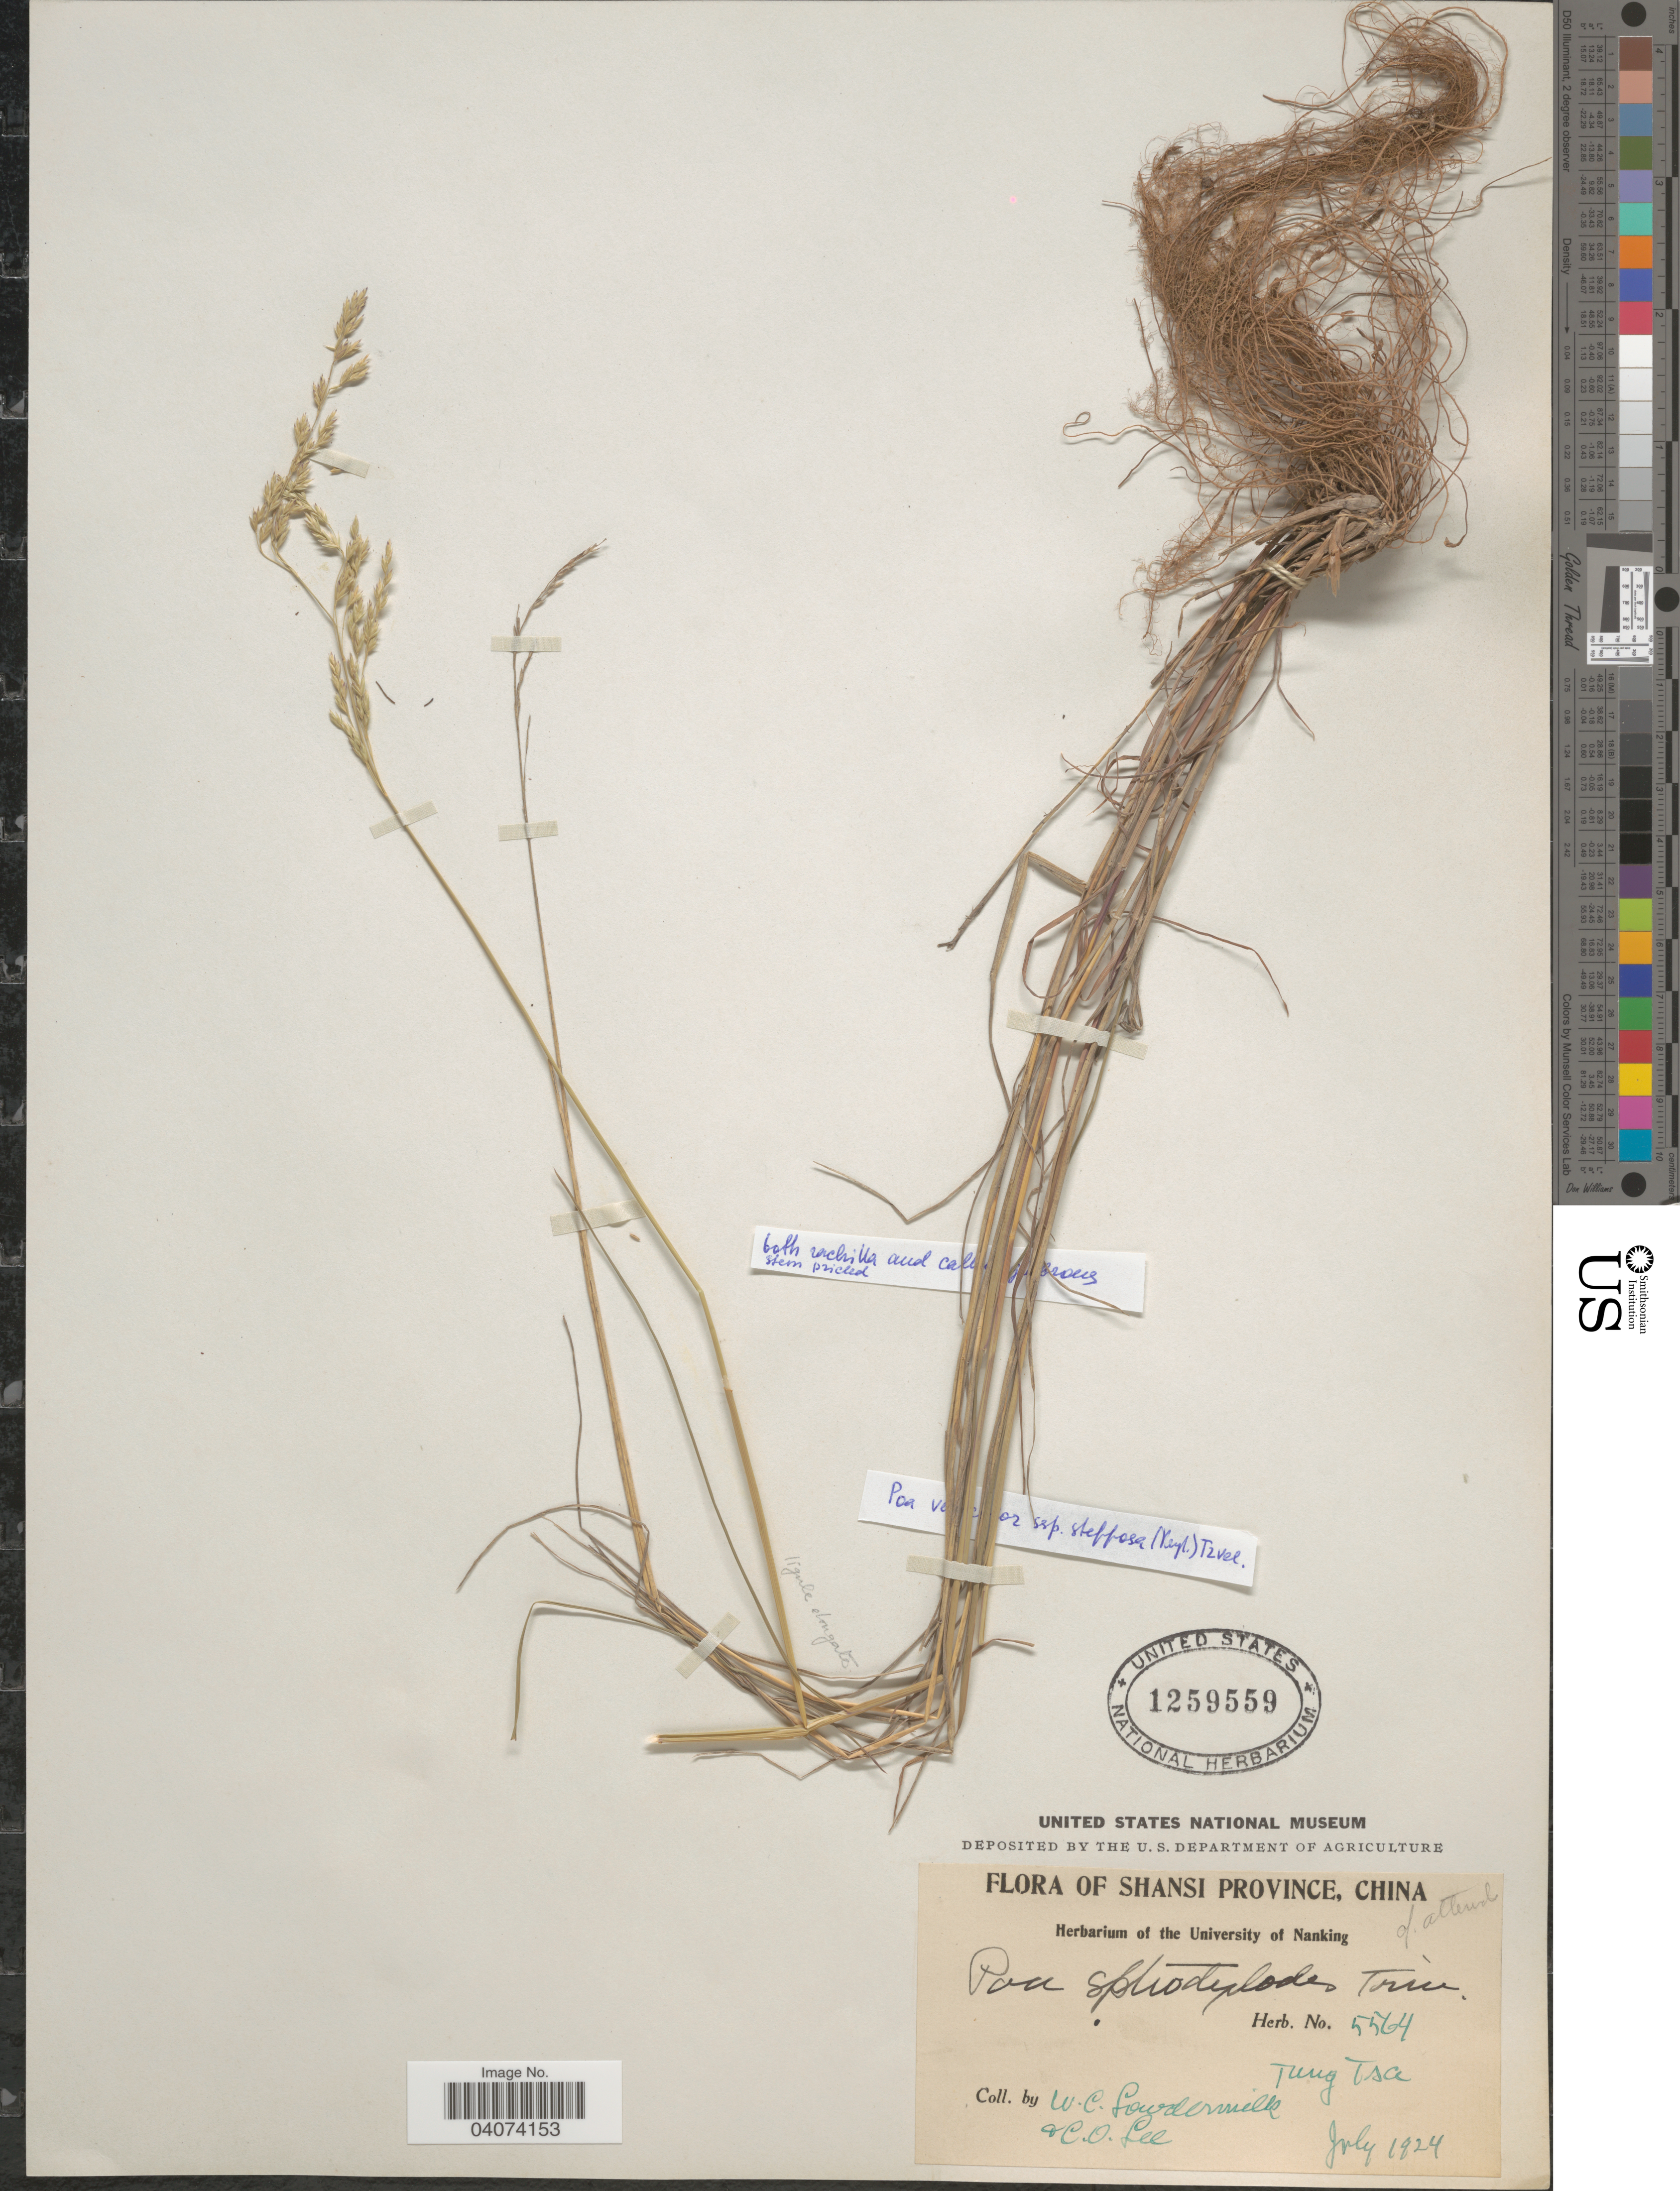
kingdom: Plantae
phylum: Tracheophyta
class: Liliopsida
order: Poales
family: Poaceae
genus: Poa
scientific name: Poa versicolor subsp. stepposa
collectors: W. Lowdermilk & C. Lee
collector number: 5564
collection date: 1924-07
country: China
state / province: Shanxi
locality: Shansi Province. Tung Tsa.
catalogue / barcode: US 1259559